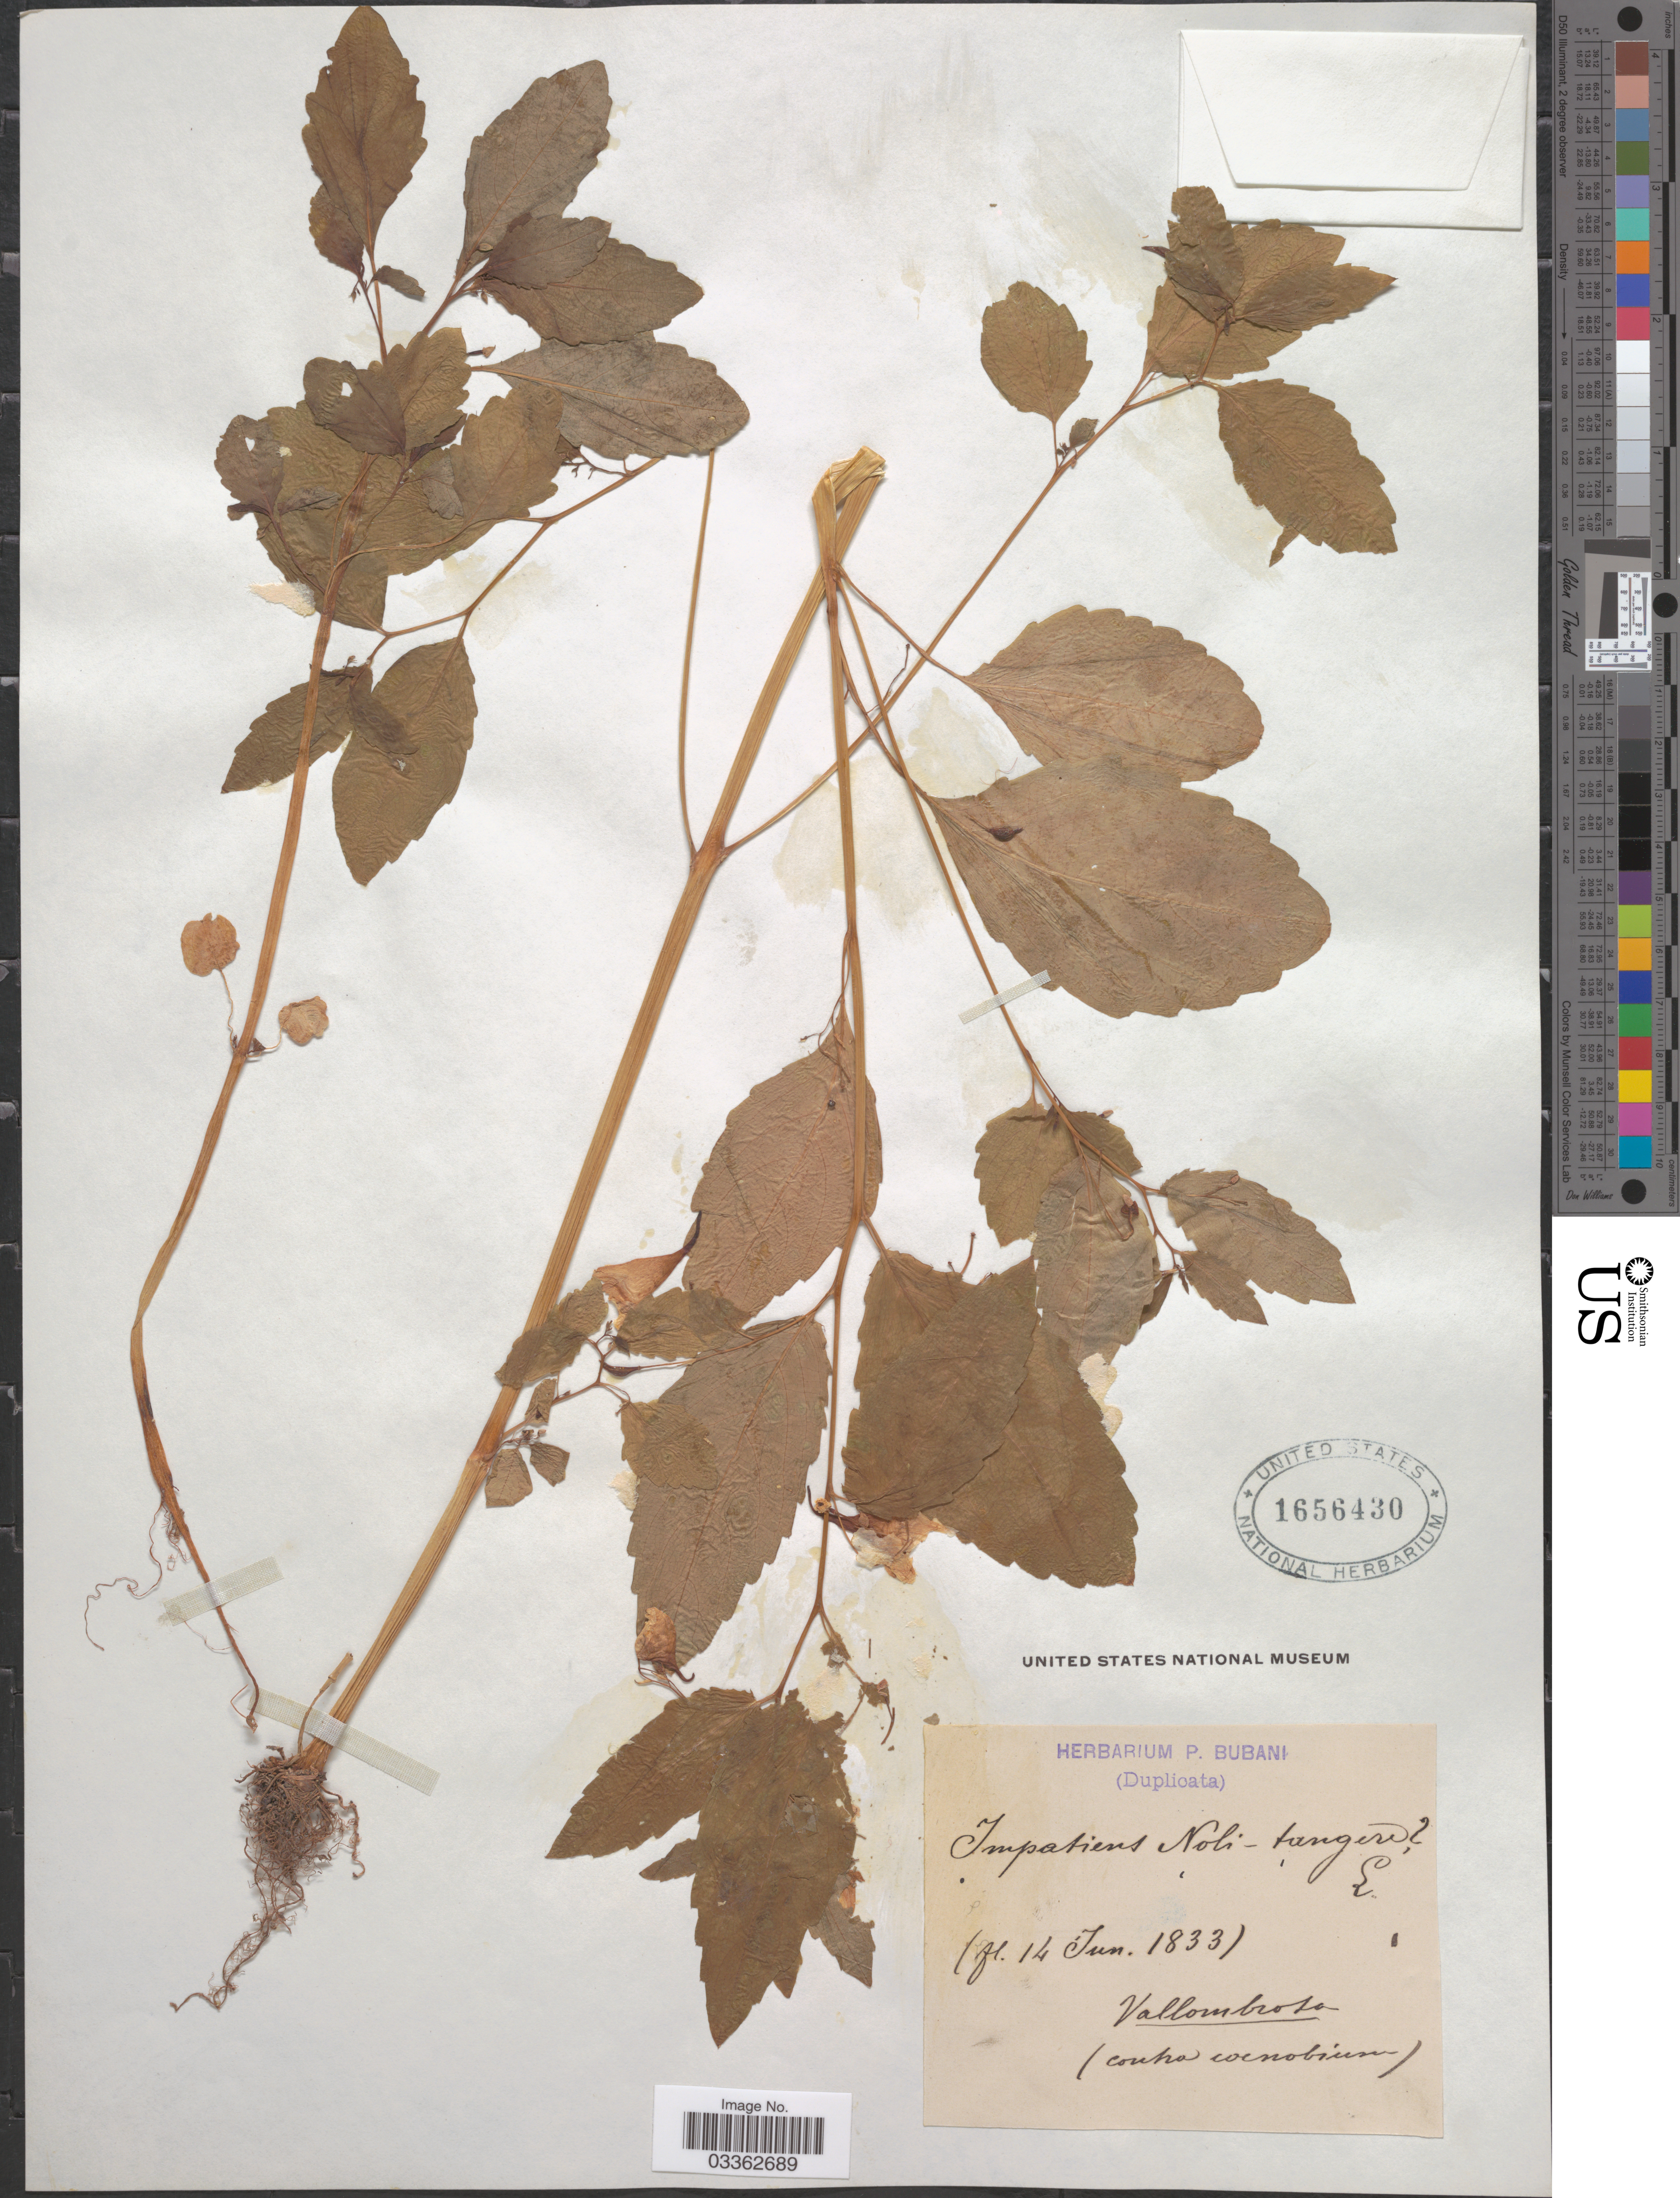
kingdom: Plantae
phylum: Tracheophyta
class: Magnoliopsida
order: Ericales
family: Balsaminaceae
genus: Impatiens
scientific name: Impatiens noli-tangere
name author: L.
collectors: ex herb. P. Bubani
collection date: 1833-06-14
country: Italy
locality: Vallombrosa.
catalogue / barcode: US 1656430